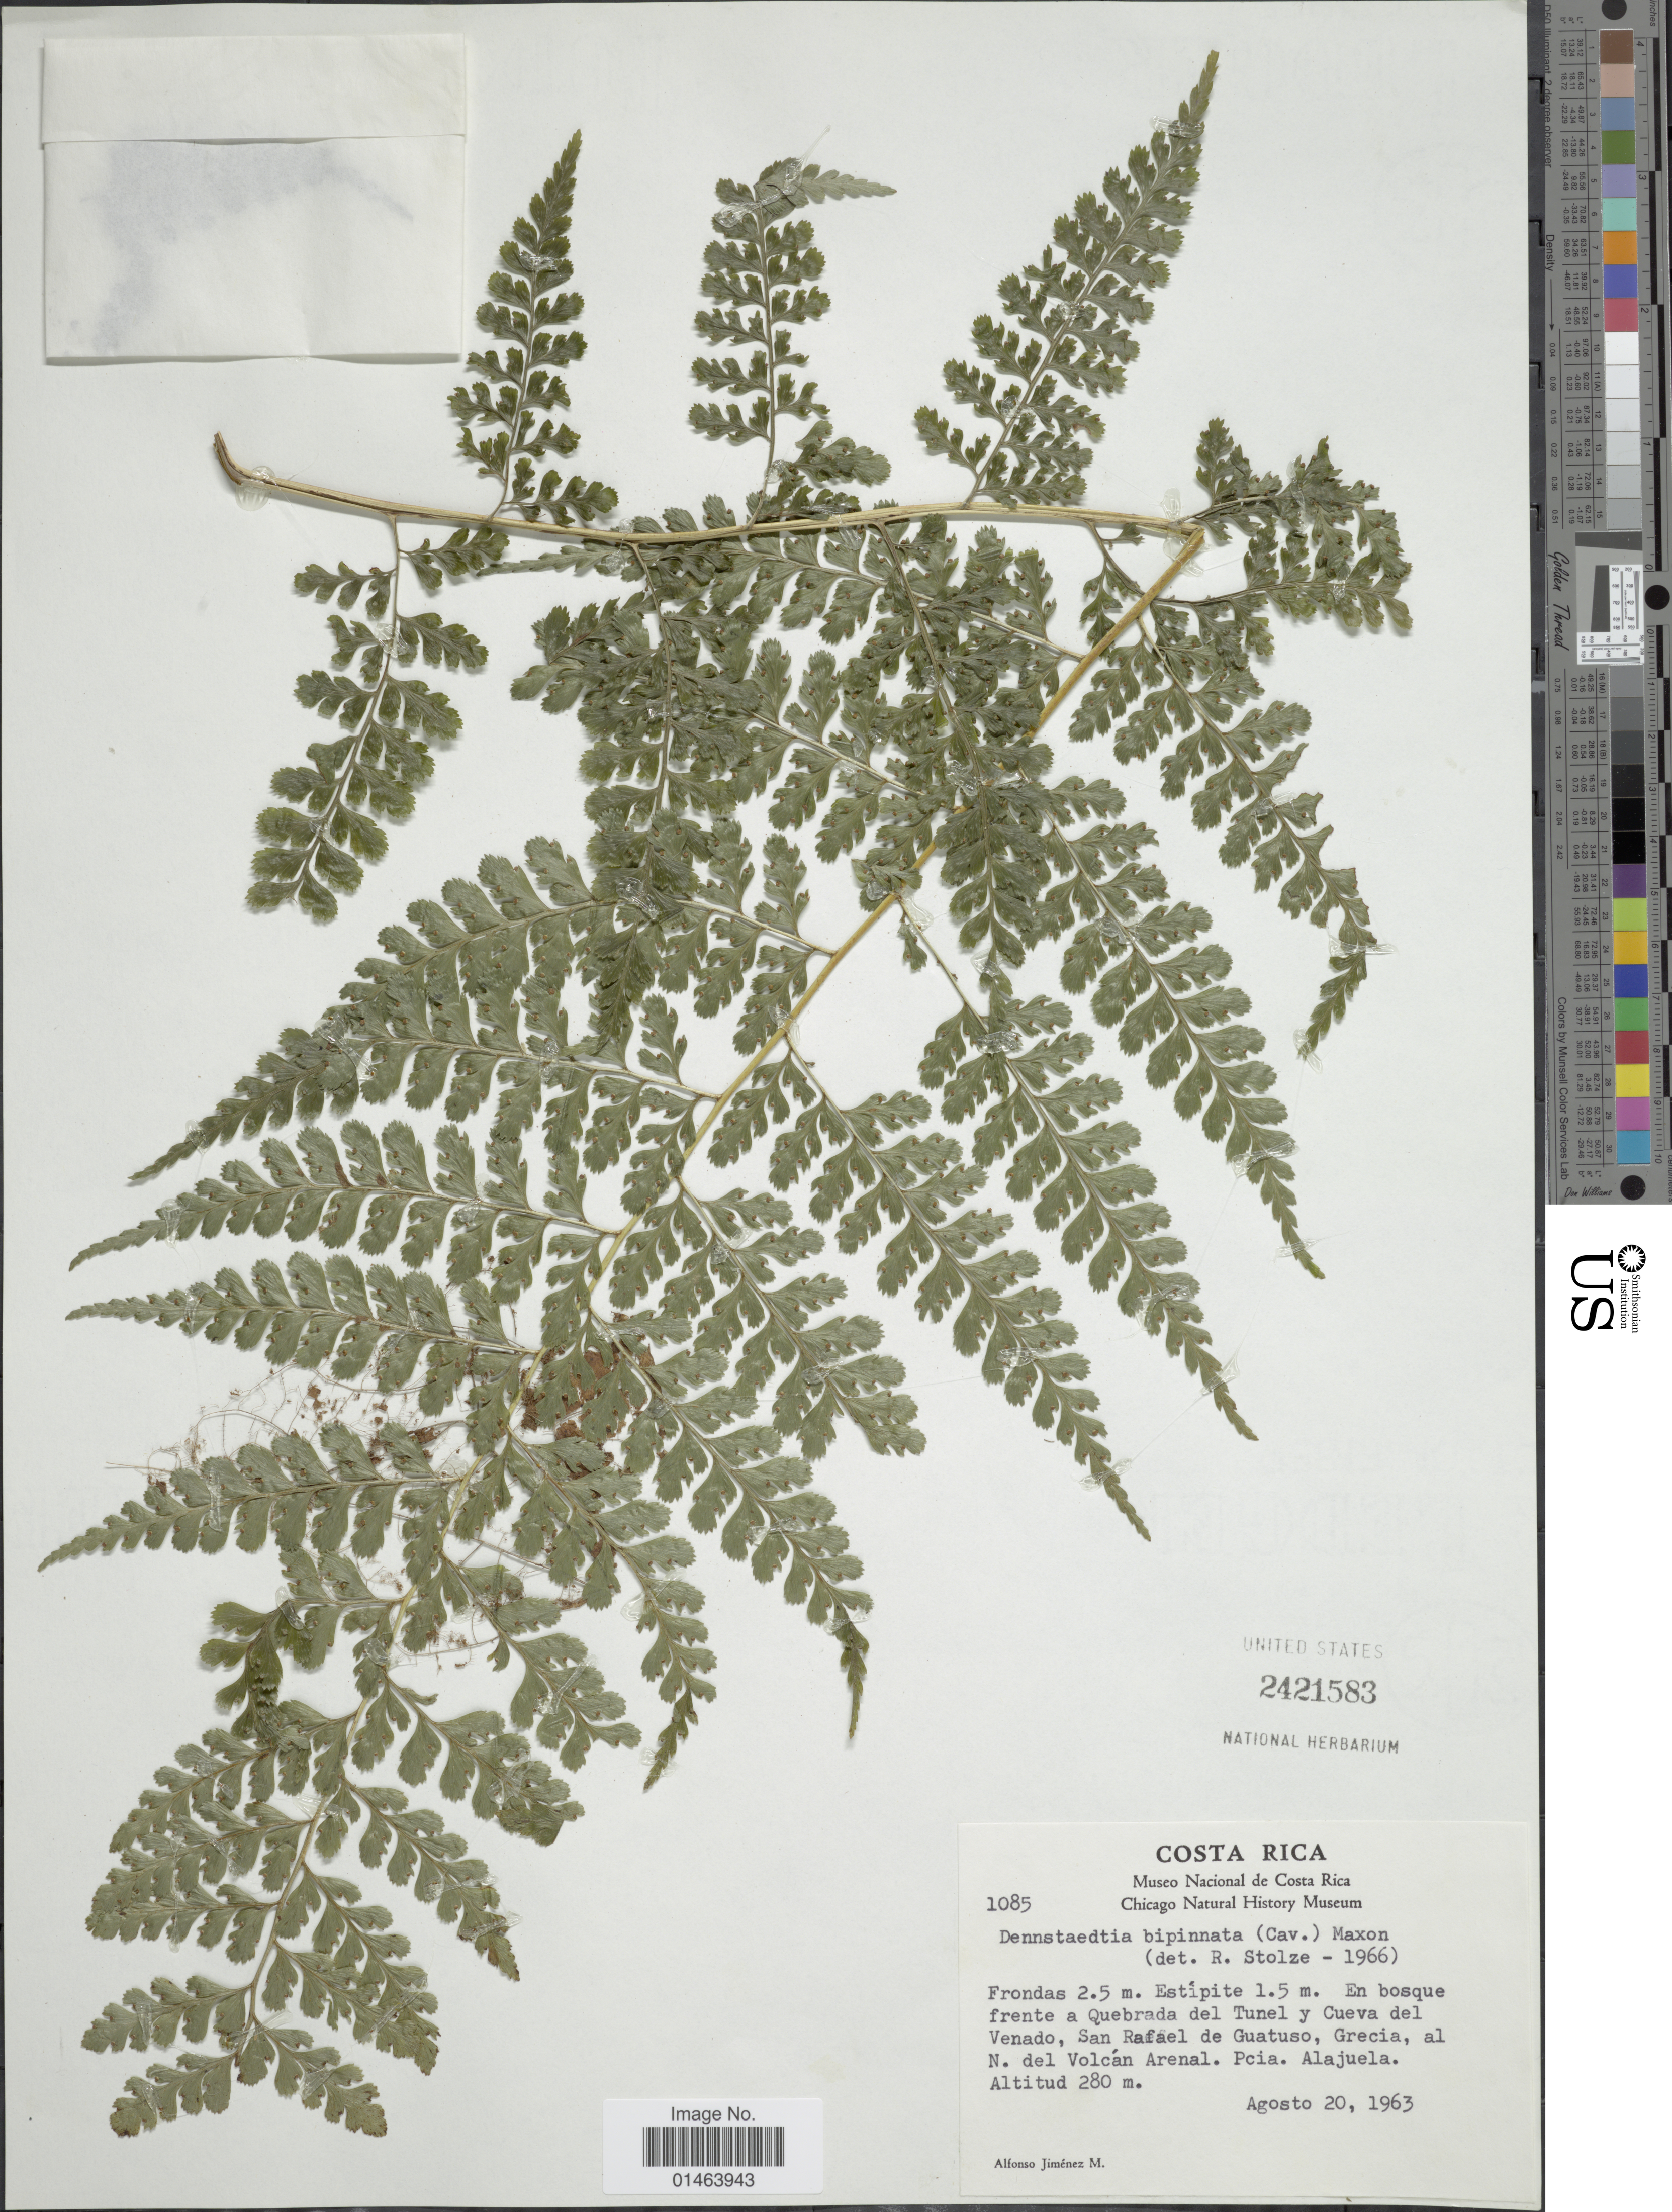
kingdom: Plantae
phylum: Tracheophyta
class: Polypodiopsida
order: Polypodiales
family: Dennstaedtiaceae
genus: Dennstaedtia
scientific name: Dennstaedtia bipinnata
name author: (Cav.) Maxon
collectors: A. Jimenez M.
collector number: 1085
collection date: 1963-08-20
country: Costa Rica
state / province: Alajuela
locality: Costa Rica, San Rafael de Guastuso, Grecia, al N. del Volcan Arenal. Pcia.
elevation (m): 280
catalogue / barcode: US 2421583